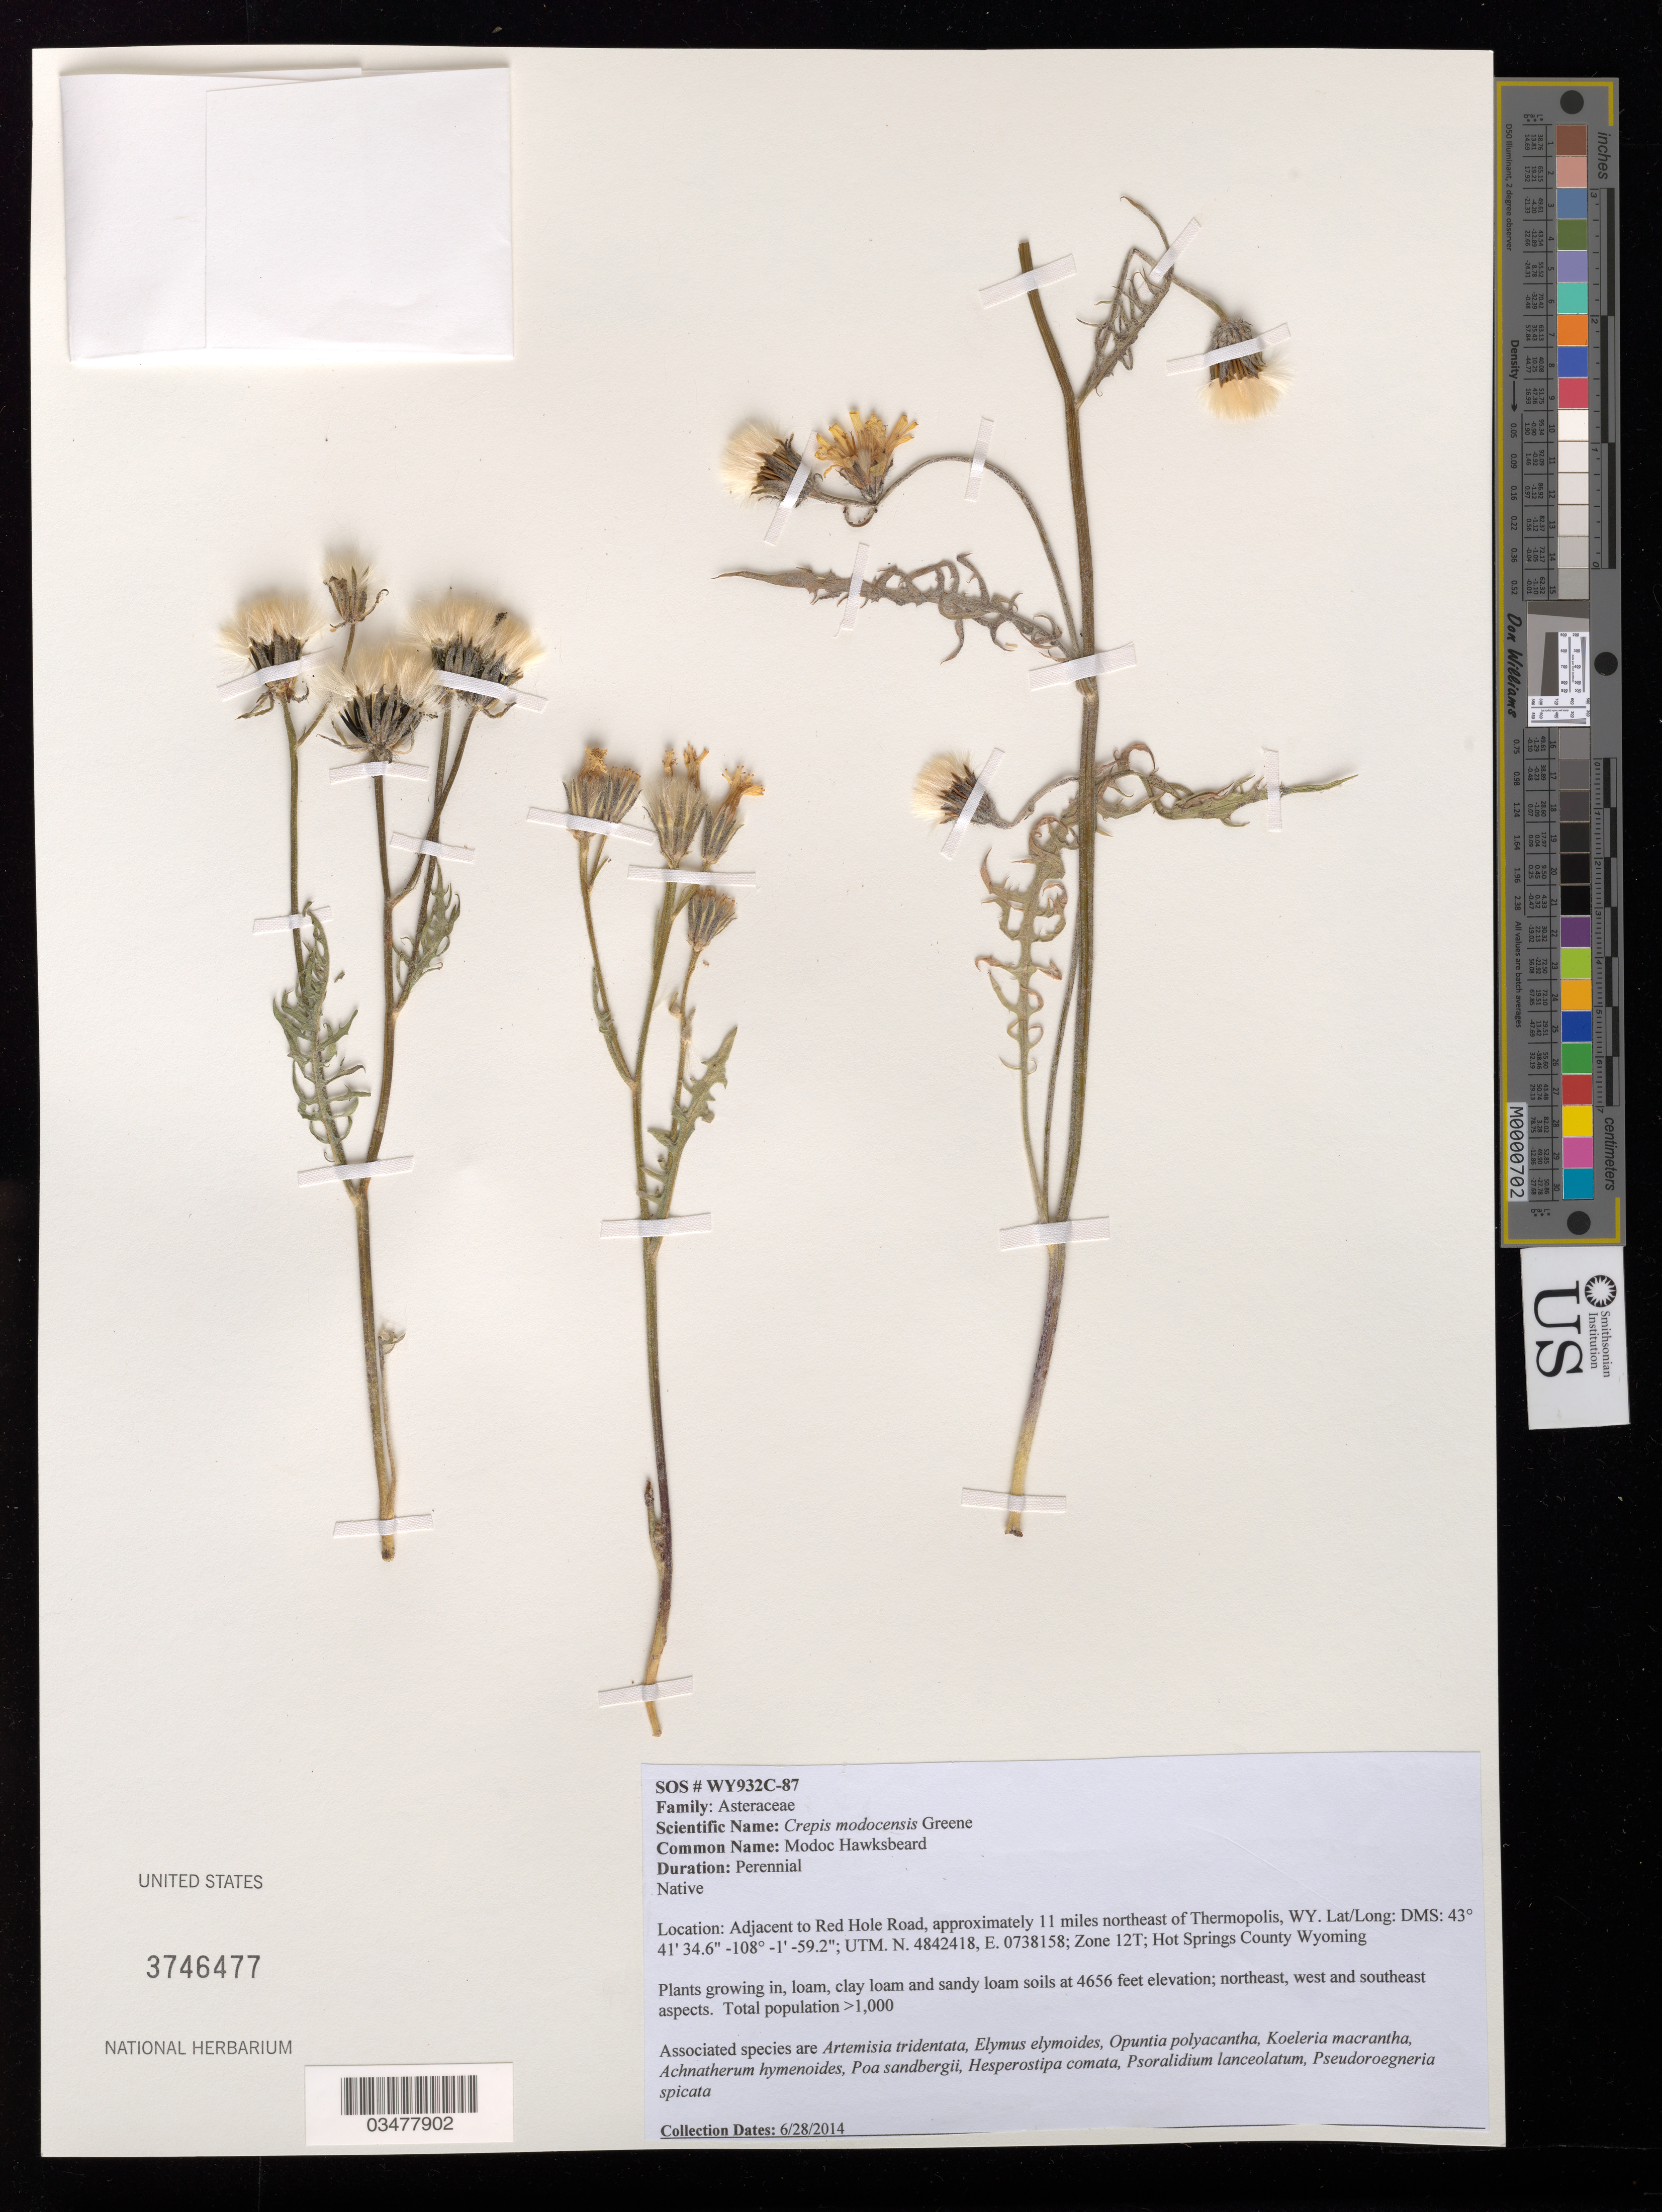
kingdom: Plantae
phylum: Tracheophyta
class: Magnoliopsida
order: Asterales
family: Asteraceae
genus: Crepis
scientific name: Crepis modocensis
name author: Greene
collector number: WY932C-87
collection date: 2014-06-28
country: United States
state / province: Wyoming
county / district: Hot Springs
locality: Adjacent to Red Hole Road, 11 mi. NE of Thermopolis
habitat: Loam, clay loam and sandy loam soils. With Artemisia tridentata, Elymus elymoides, Opuntia polyacantha, etc.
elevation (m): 1419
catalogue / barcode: US 3746477